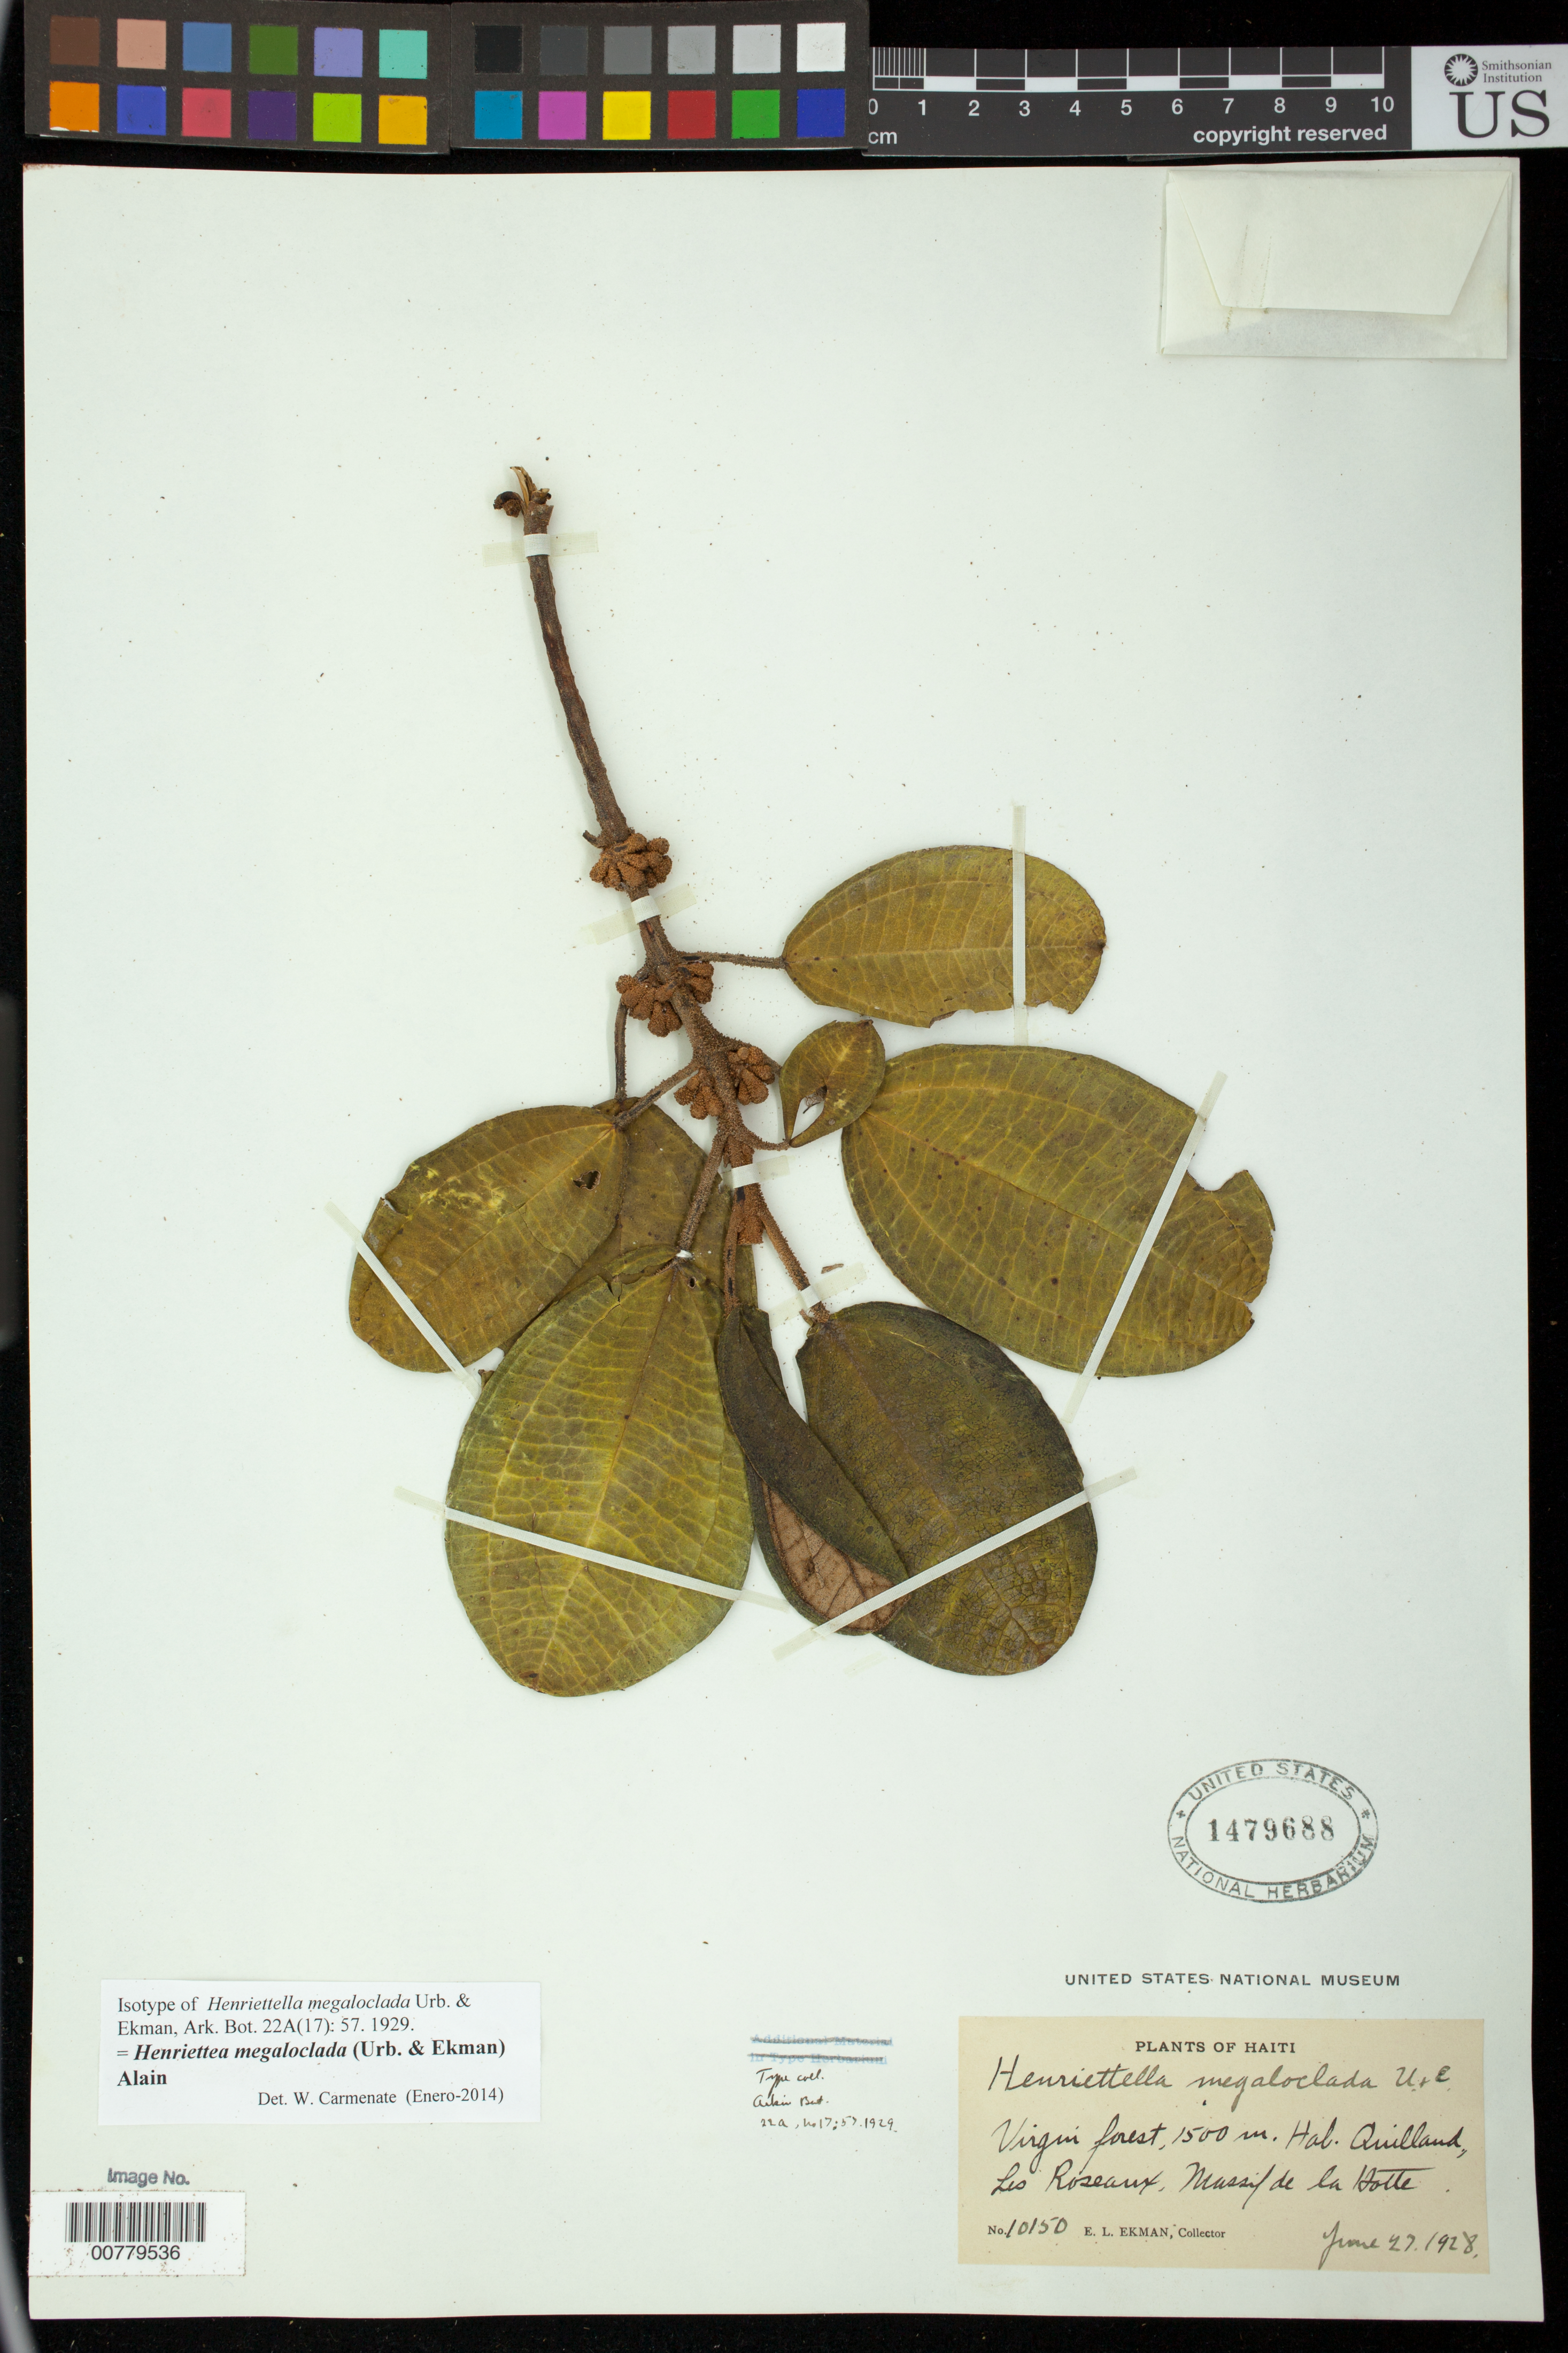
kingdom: Plantae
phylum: Tracheophyta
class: Magnoliopsida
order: Myrtales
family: Melastomataceae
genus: Henriettella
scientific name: Henriettella megaloclada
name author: Urb. & Ekman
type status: Isotype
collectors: E. L. Ekman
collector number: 10150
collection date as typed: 27 Jun 1928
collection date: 1928-06-27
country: Haiti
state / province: Grand'Anse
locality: Hab. Quillaud, Les Roseaux, Massif de la Hotte.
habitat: Virgin forest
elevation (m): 1500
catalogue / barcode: US 1479688